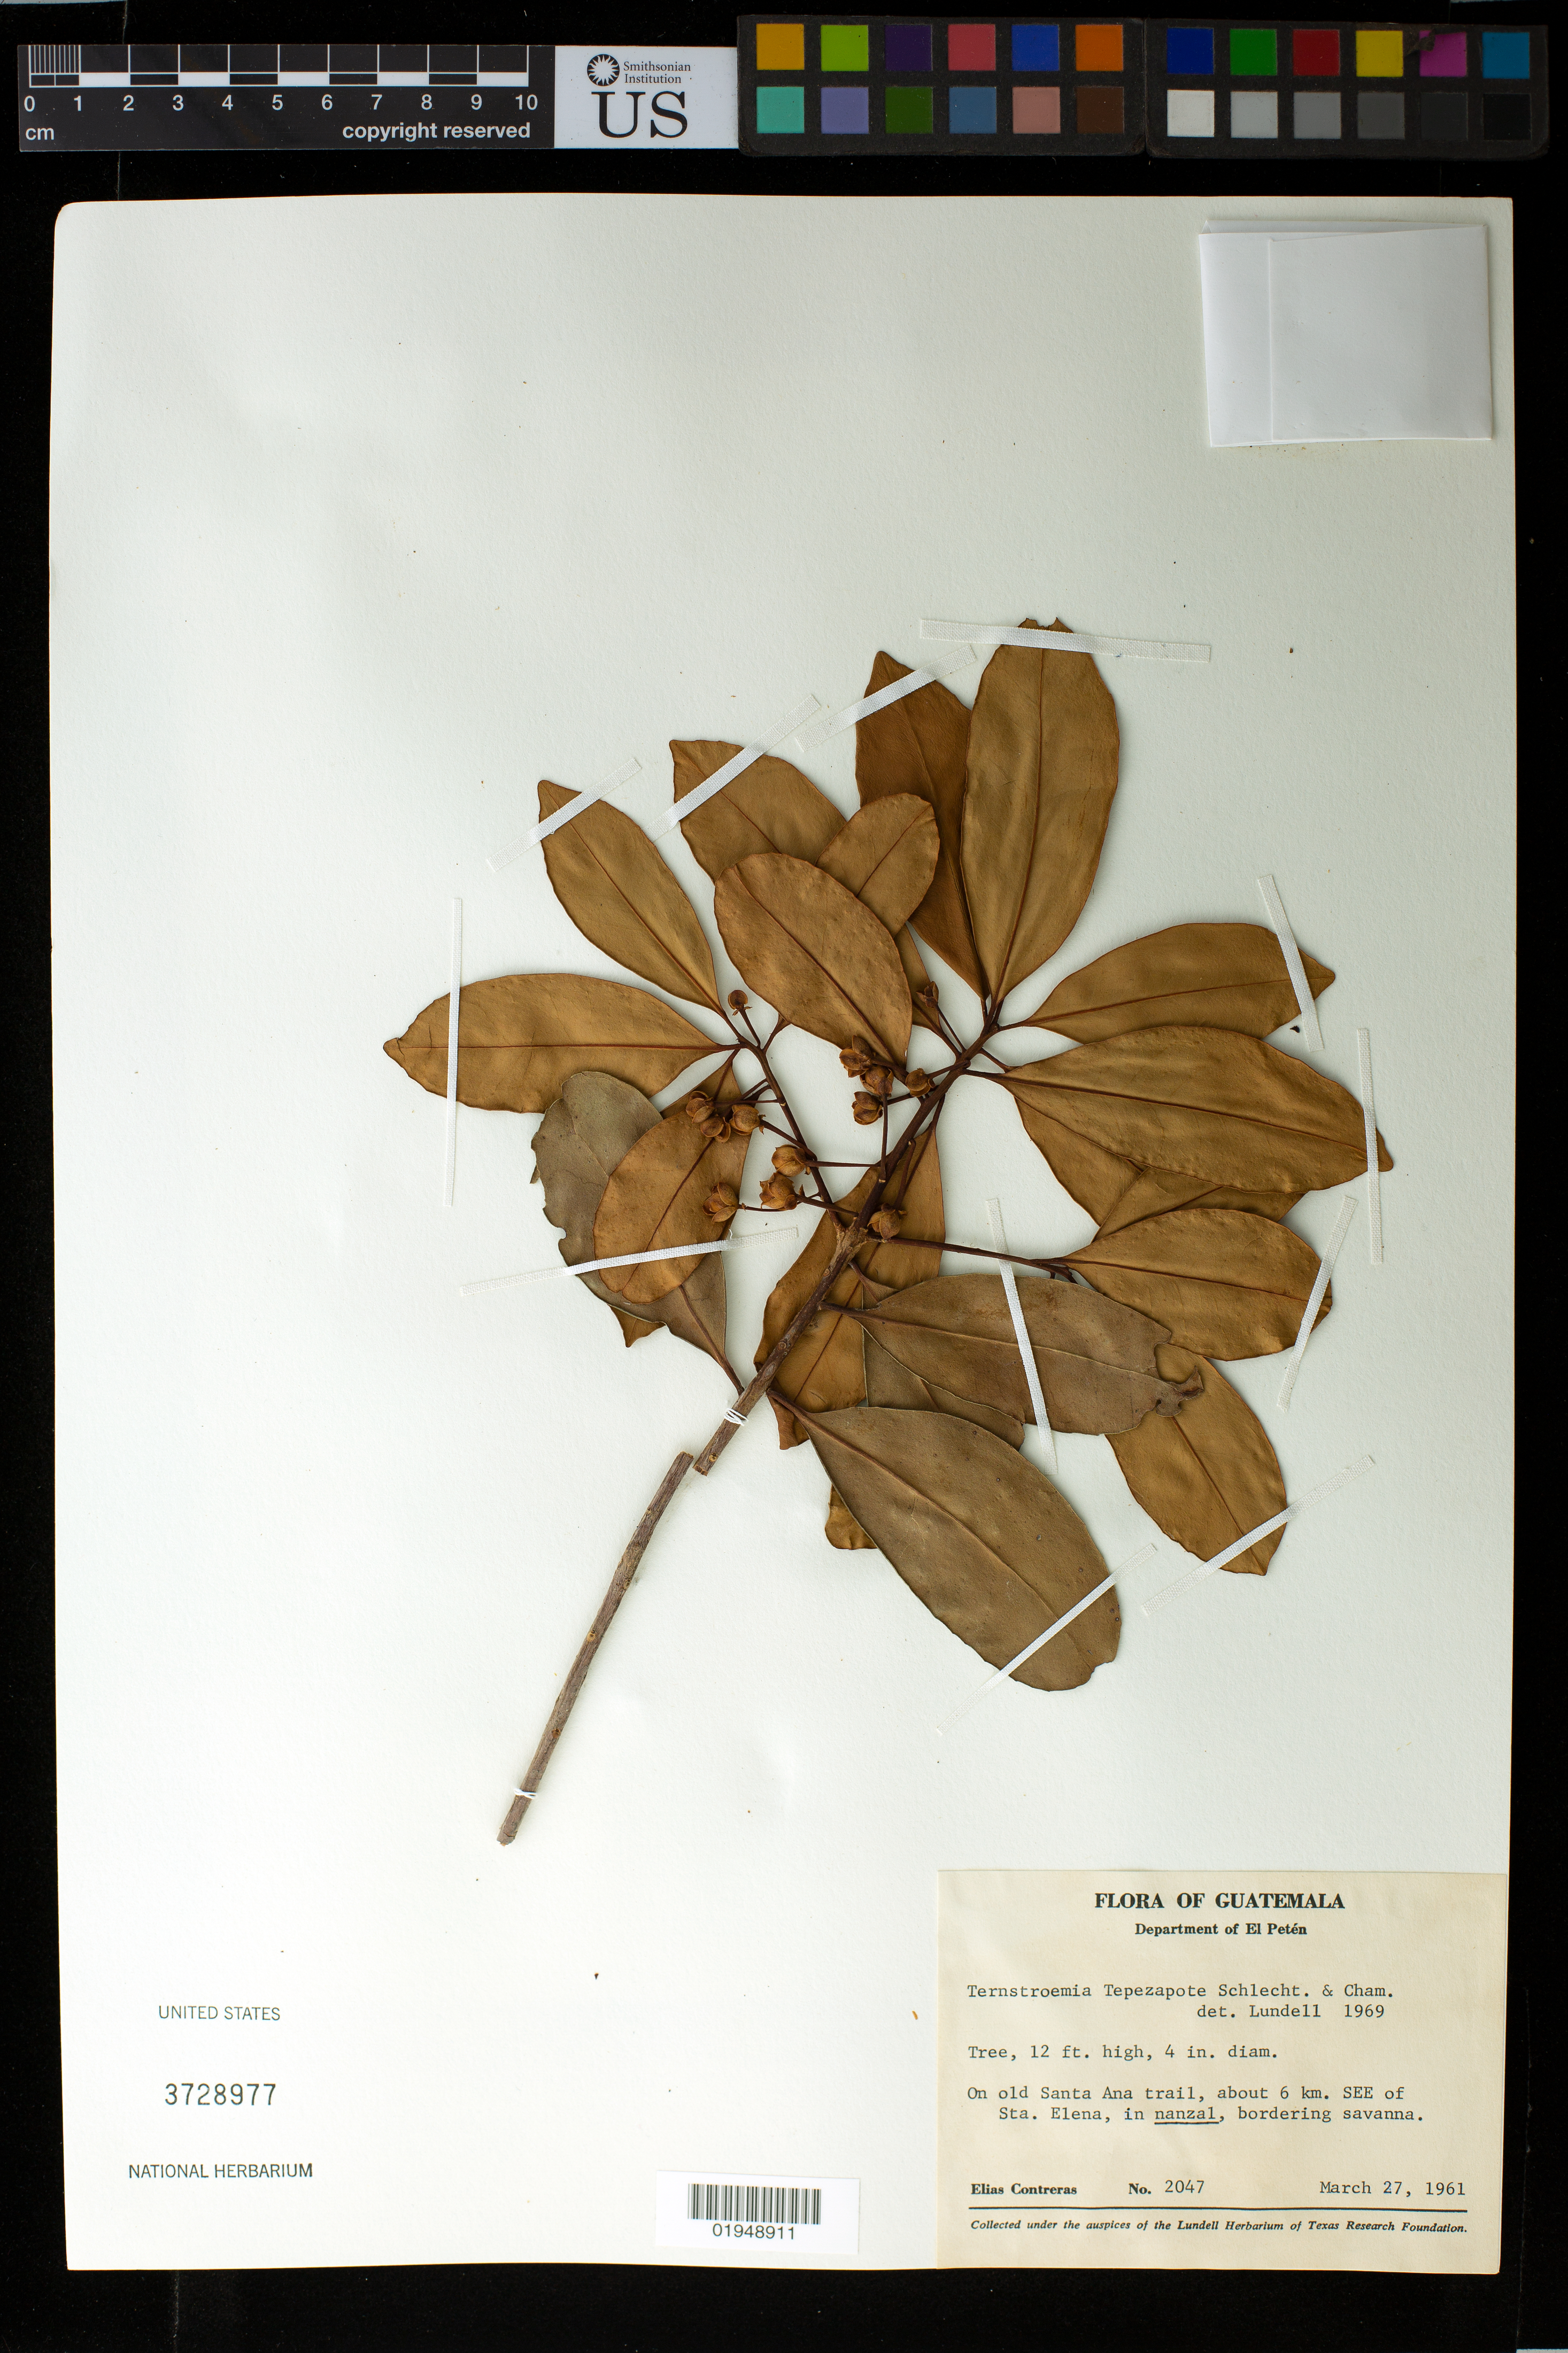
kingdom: Plantae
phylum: Tracheophyta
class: Magnoliopsida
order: Ericales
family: Pentaphylacaceae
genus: Ternstroemia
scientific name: Ternstroemia tepezapote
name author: Schltdl. & Cham.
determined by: Lundell, --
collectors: E. Contreras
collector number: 2047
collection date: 1961-03-27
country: Guatemala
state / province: El Petén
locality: Department of Peten: on old Santa Ana trail. 6 km. SEE of Santa Elena, bordering savanna,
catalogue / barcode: US 3728977